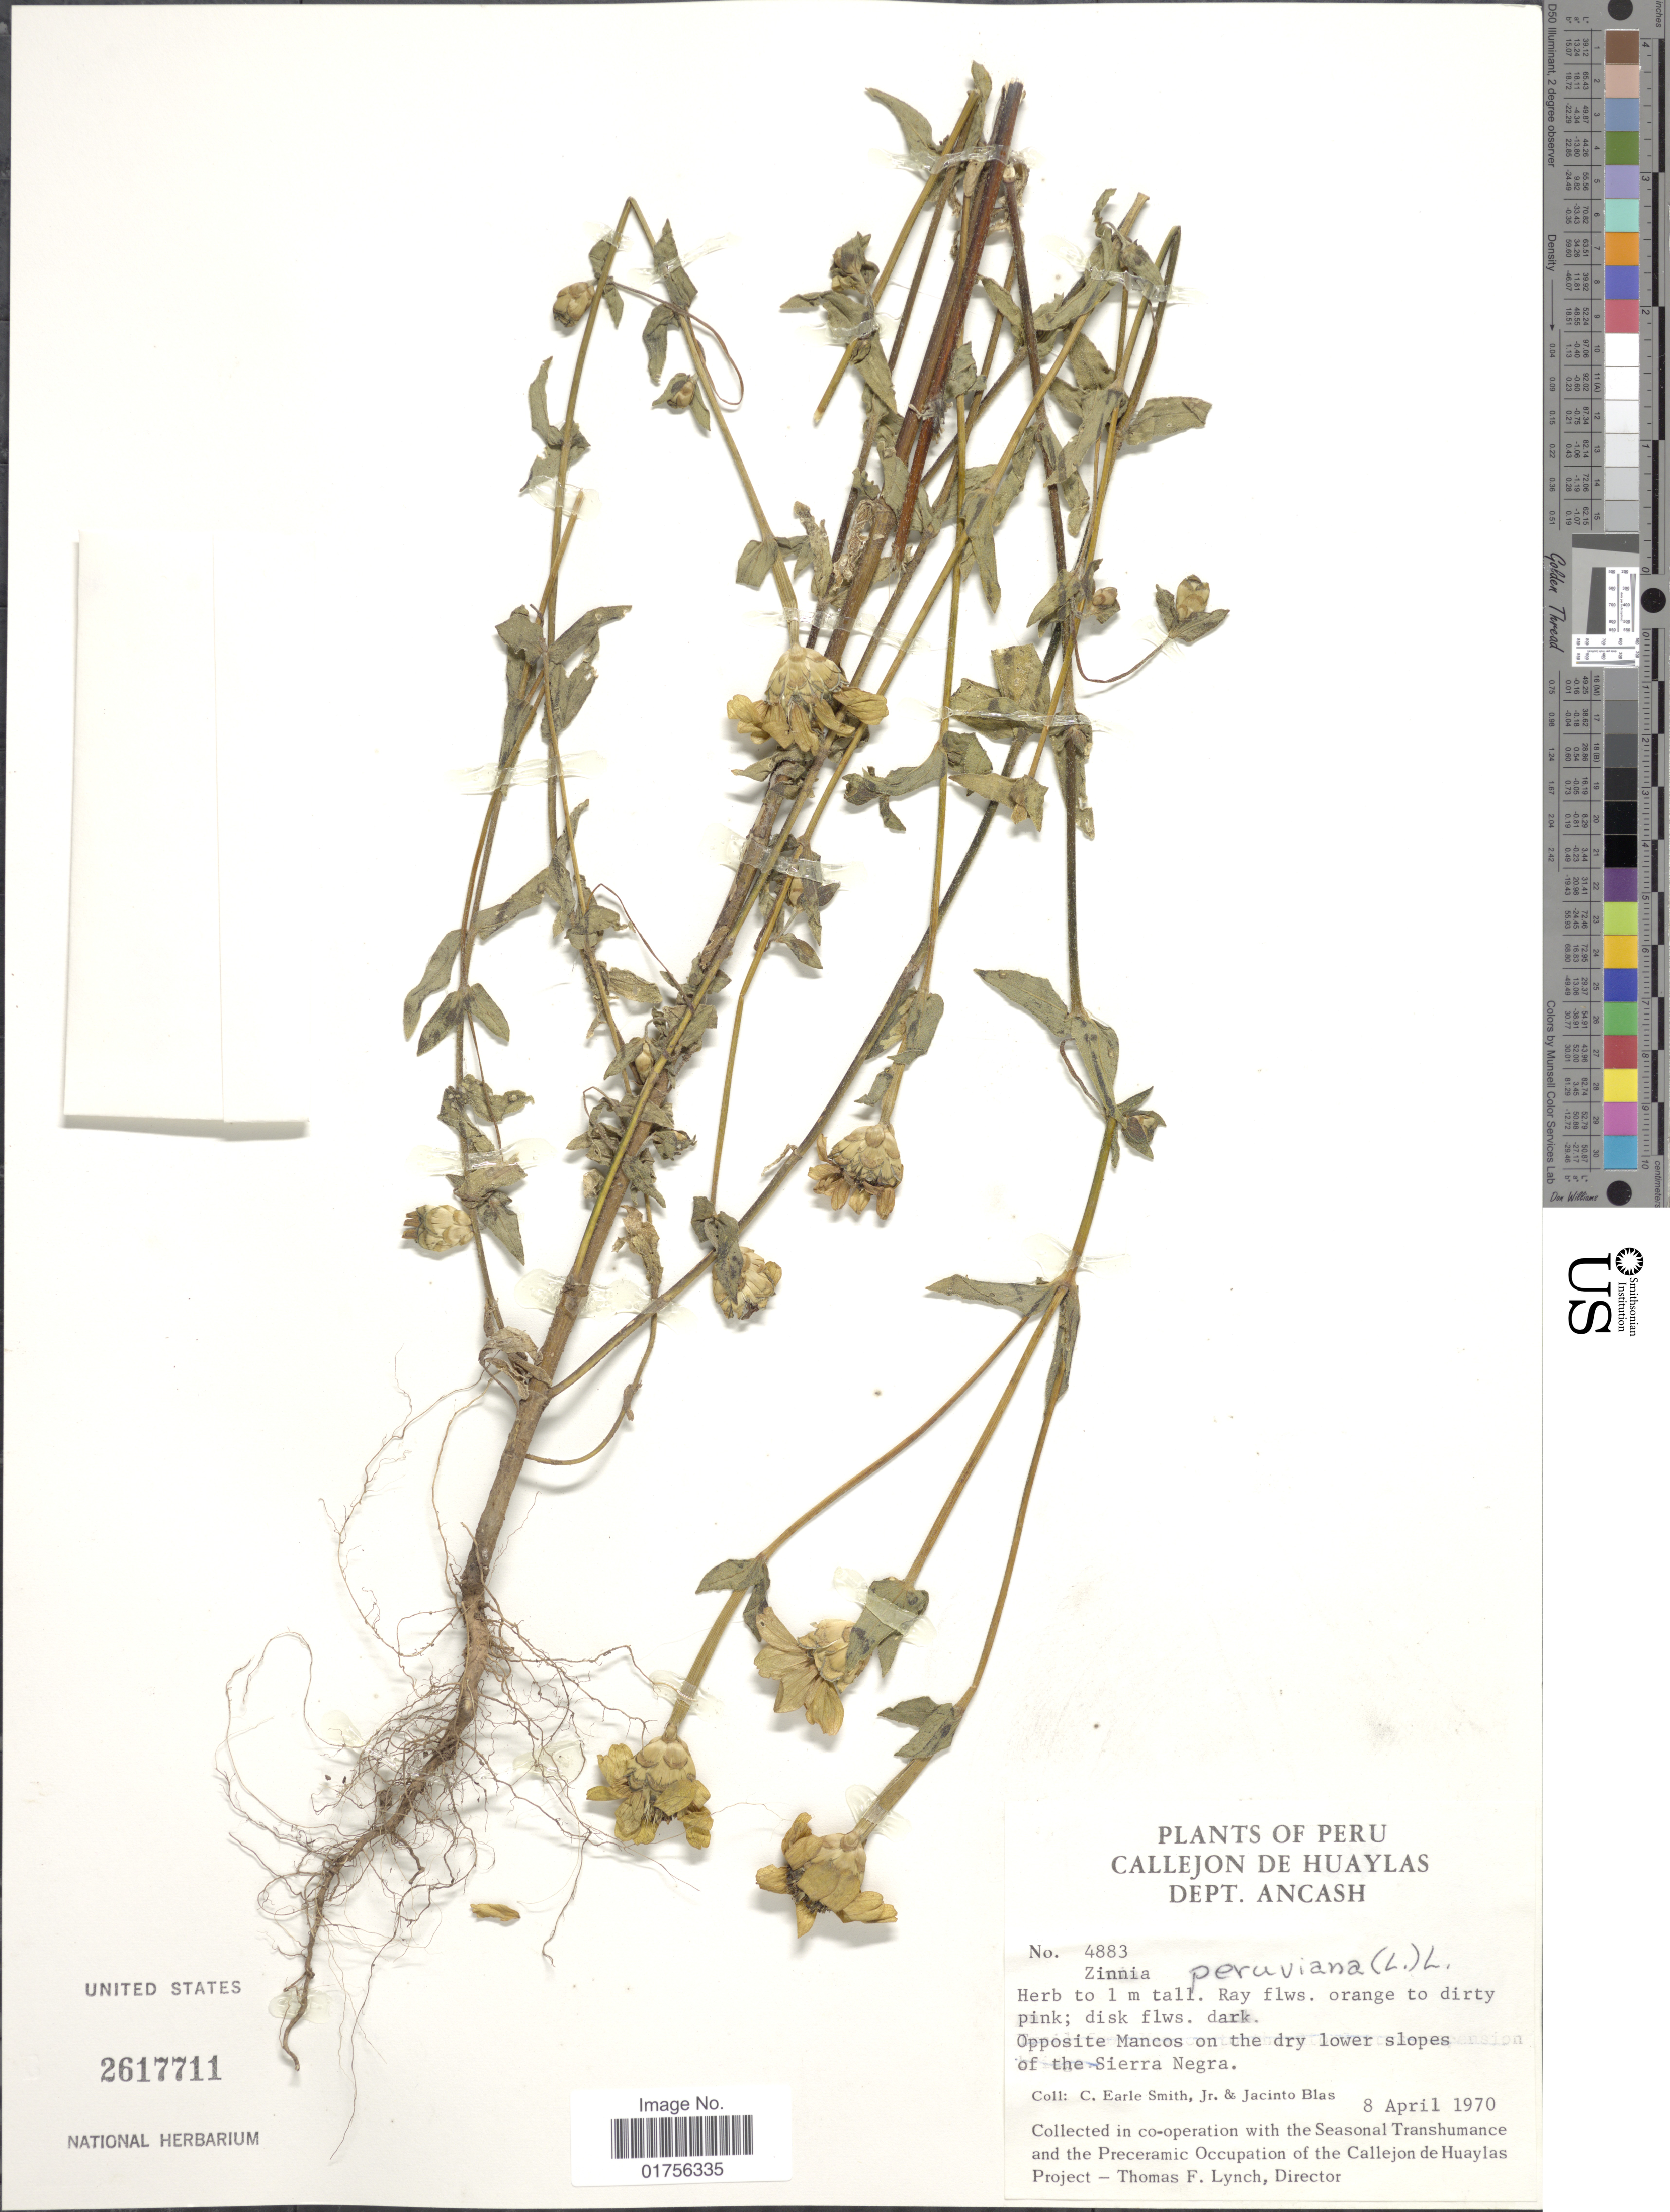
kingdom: Plantae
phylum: Tracheophyta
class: Magnoliopsida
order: Asterales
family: Asteraceae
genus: Zinnia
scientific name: Zinnia peruviana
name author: (L.) L.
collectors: C. E. Smith Jr. & J. Blas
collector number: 4883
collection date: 1970-04-08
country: Peru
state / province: Ancash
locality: Callejon de Huaylas, Dept. Ancash, Opposite Mancos on the dry lower slopes of the Sierra Negra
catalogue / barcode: US 2617711